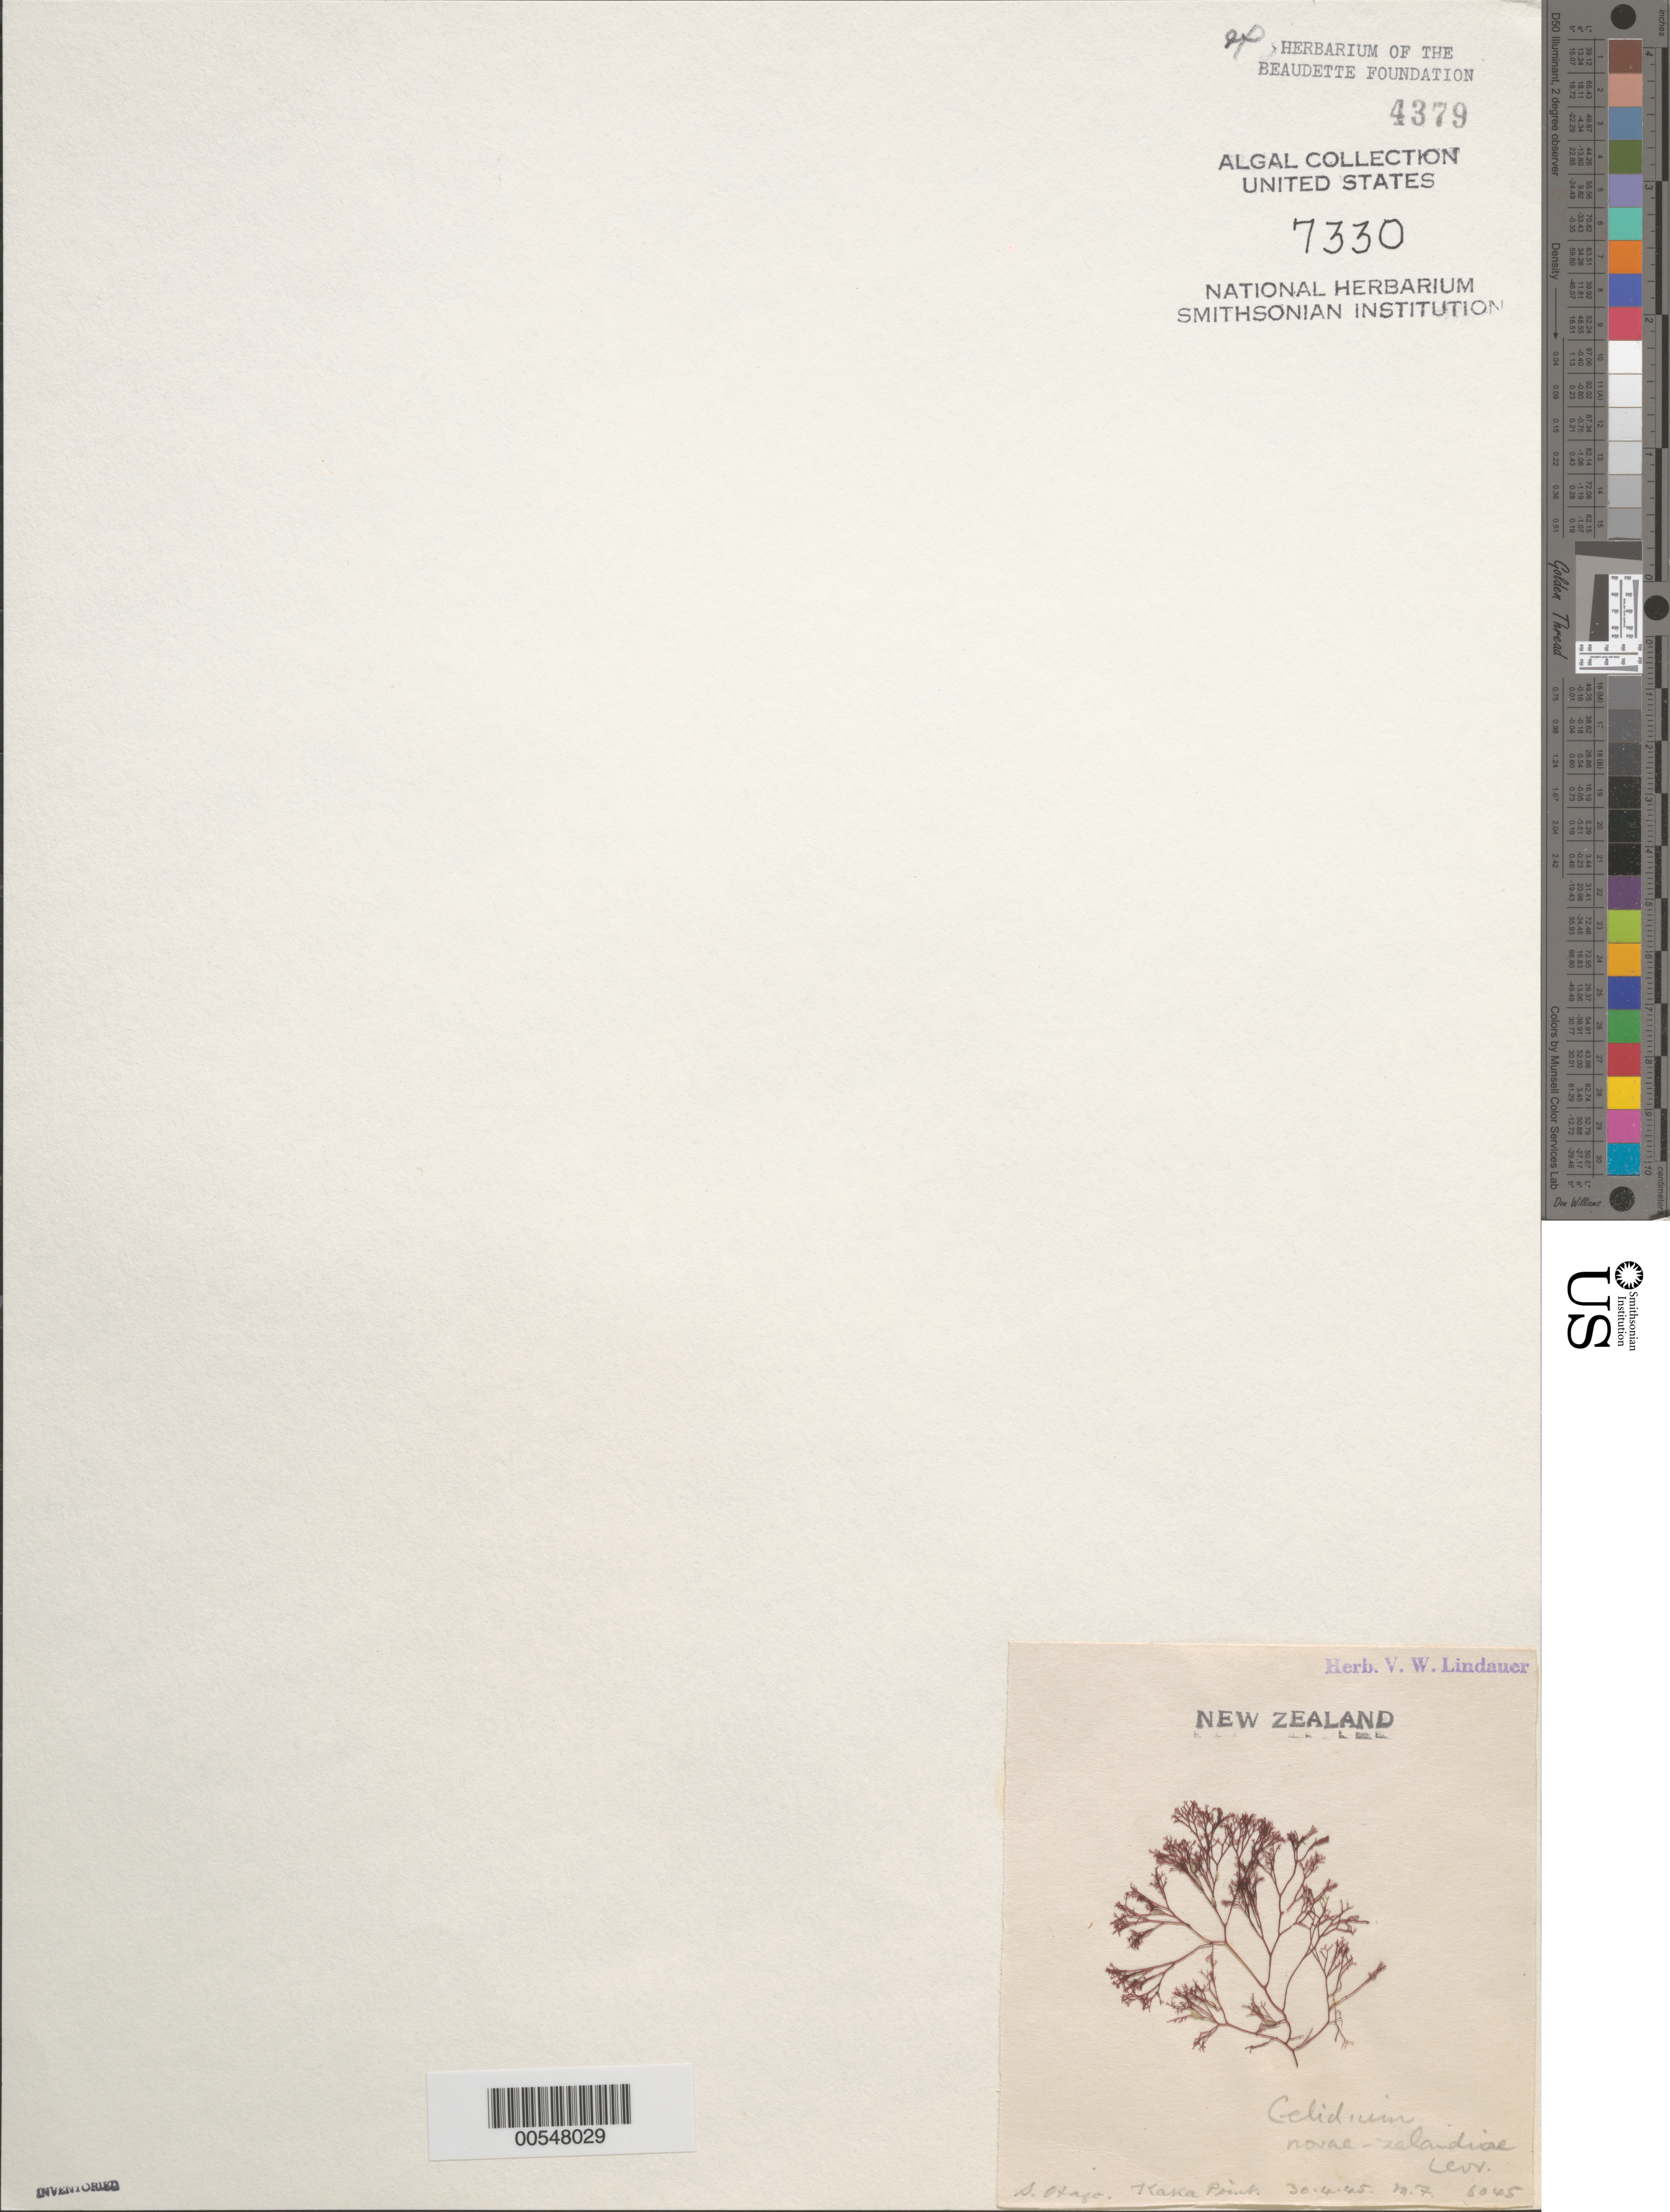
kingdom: Plantae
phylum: Rhodophyta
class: Florideophyceae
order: Gelidiales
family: Gelidiaceae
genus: Gelidium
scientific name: Gelidium novae-zelandiae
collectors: V. Lindauer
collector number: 6045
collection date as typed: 30 Apr 1945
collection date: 1945-04-30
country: New Zealand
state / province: Otago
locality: Kaka point, south otago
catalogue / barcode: US 7330